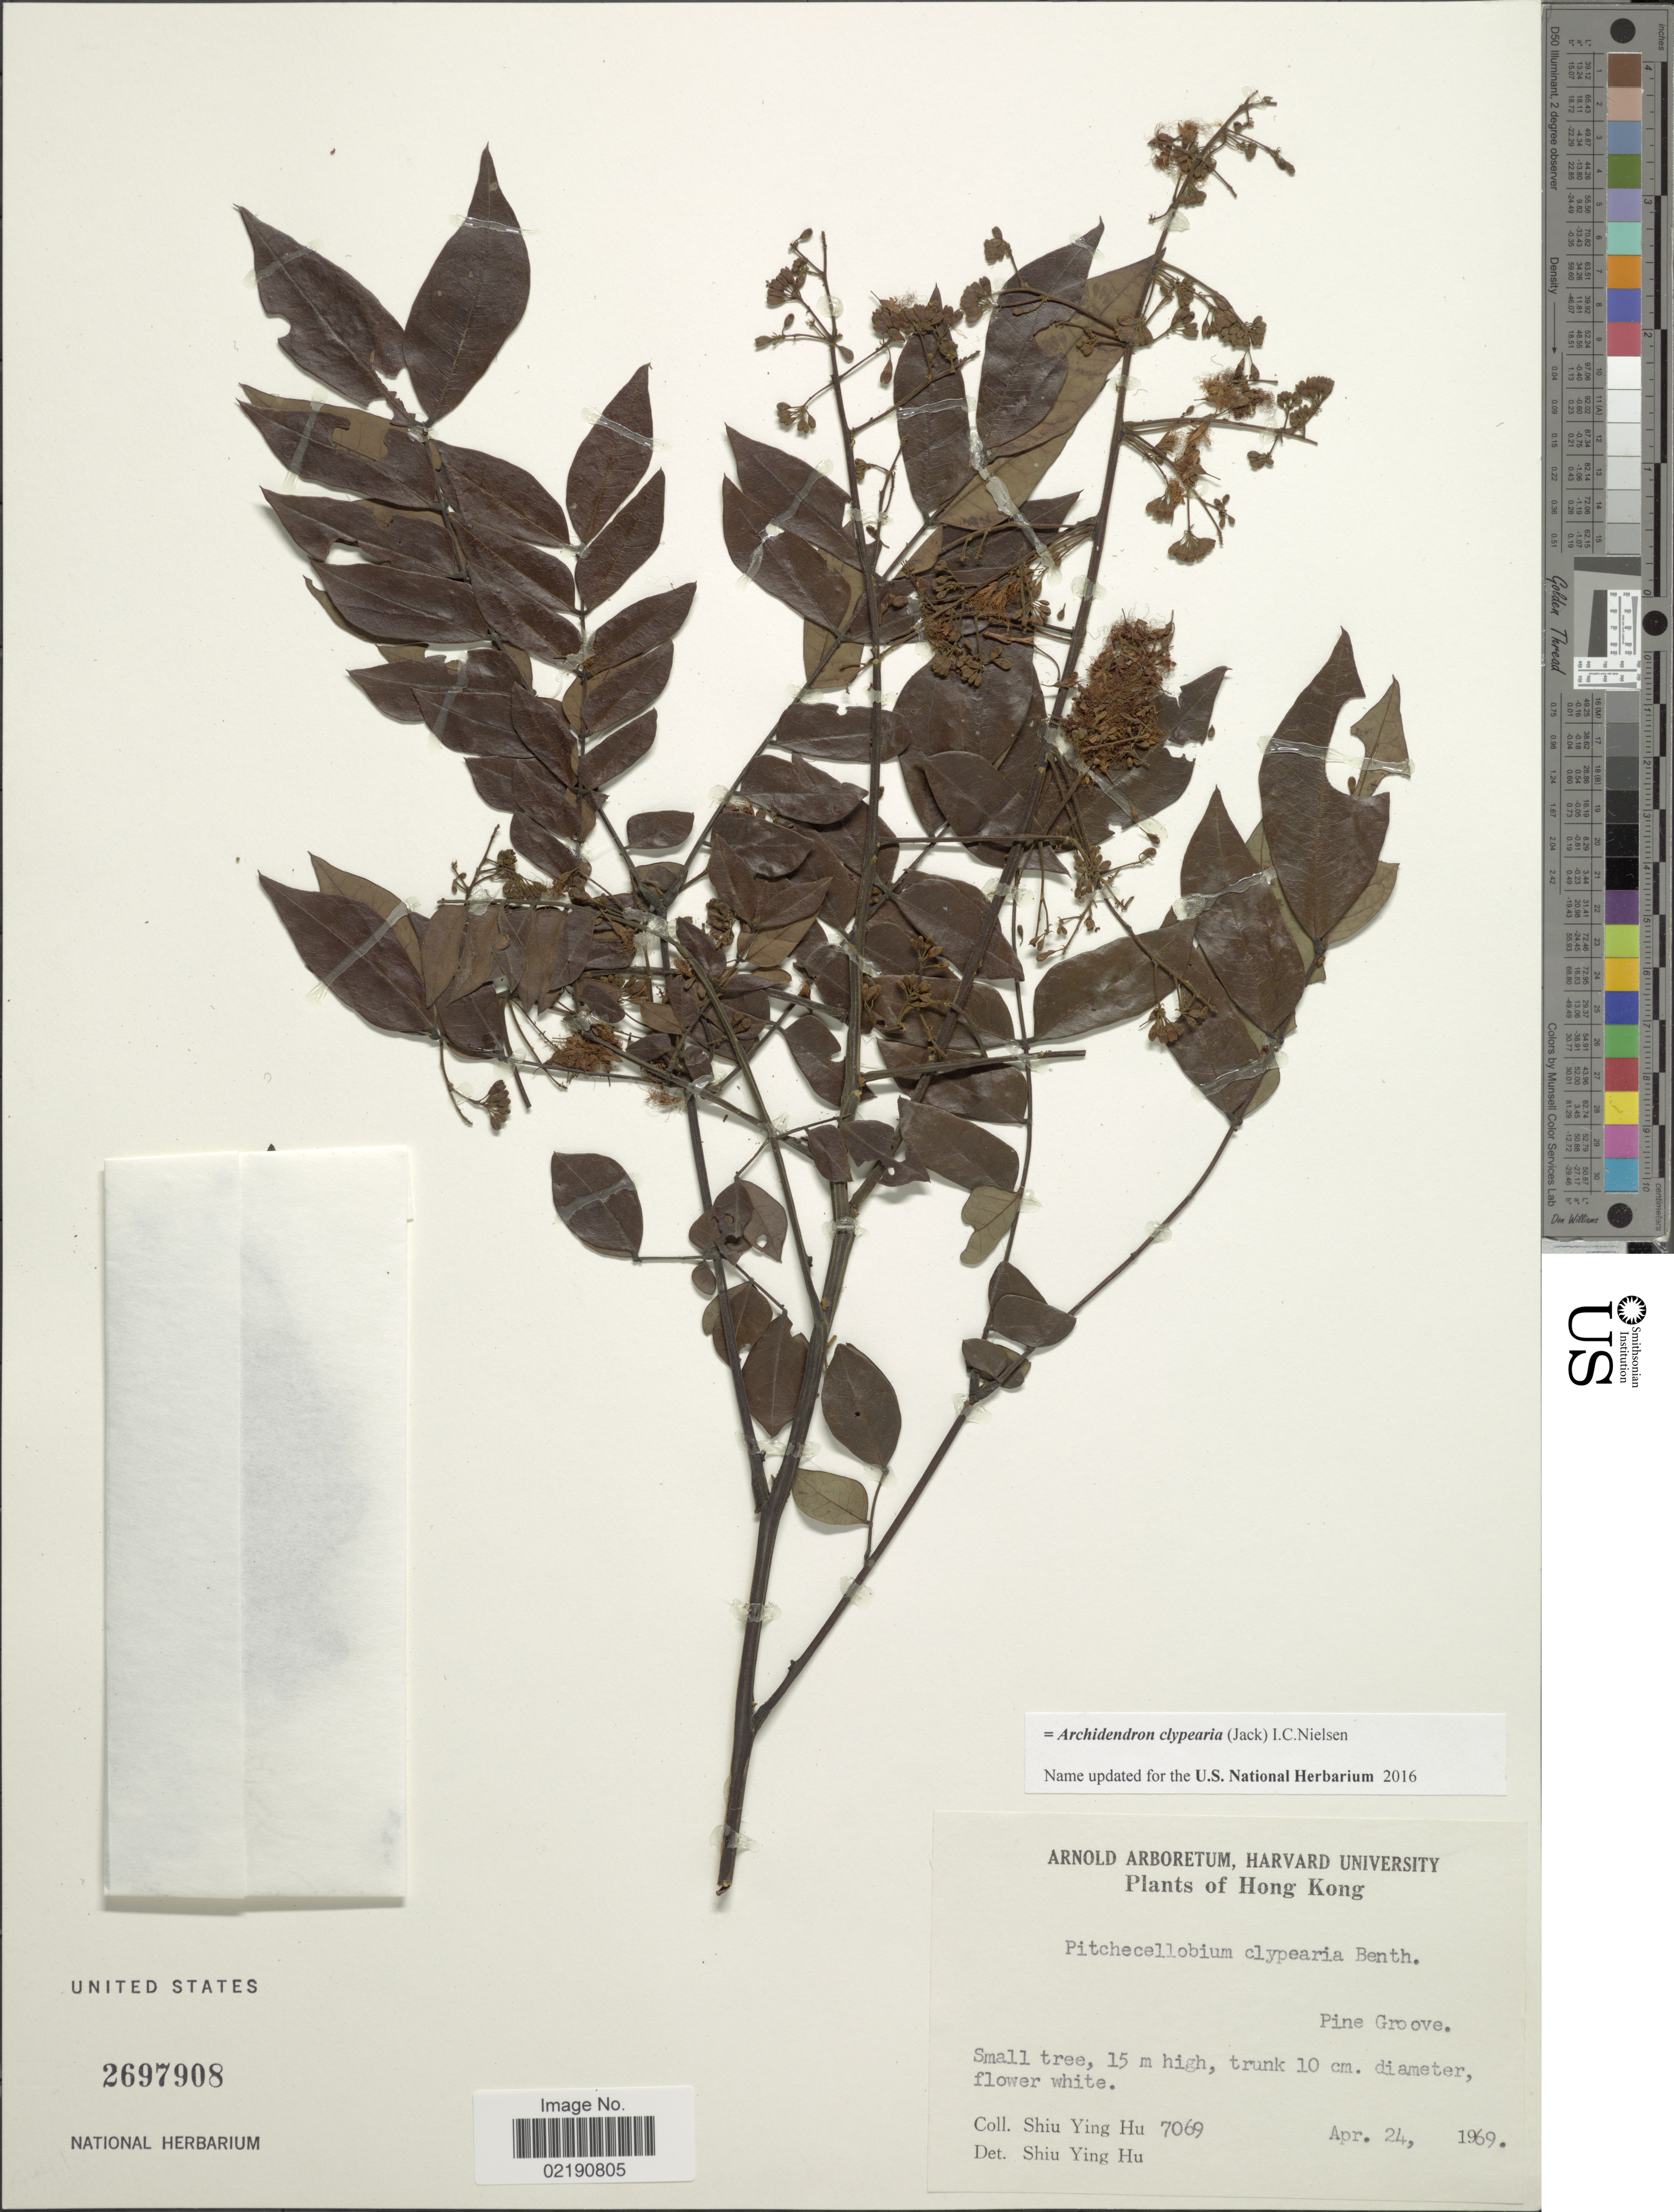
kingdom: Plantae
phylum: Tracheophyta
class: Magnoliopsida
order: Fabales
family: Fabaceae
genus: Archidendron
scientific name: Archidendron clypearia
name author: (Jack) I.C. Nielsen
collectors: S. Y. Hu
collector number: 70696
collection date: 1969-04-24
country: China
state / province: Hong Kong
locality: Pine Groove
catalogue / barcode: US 2697908